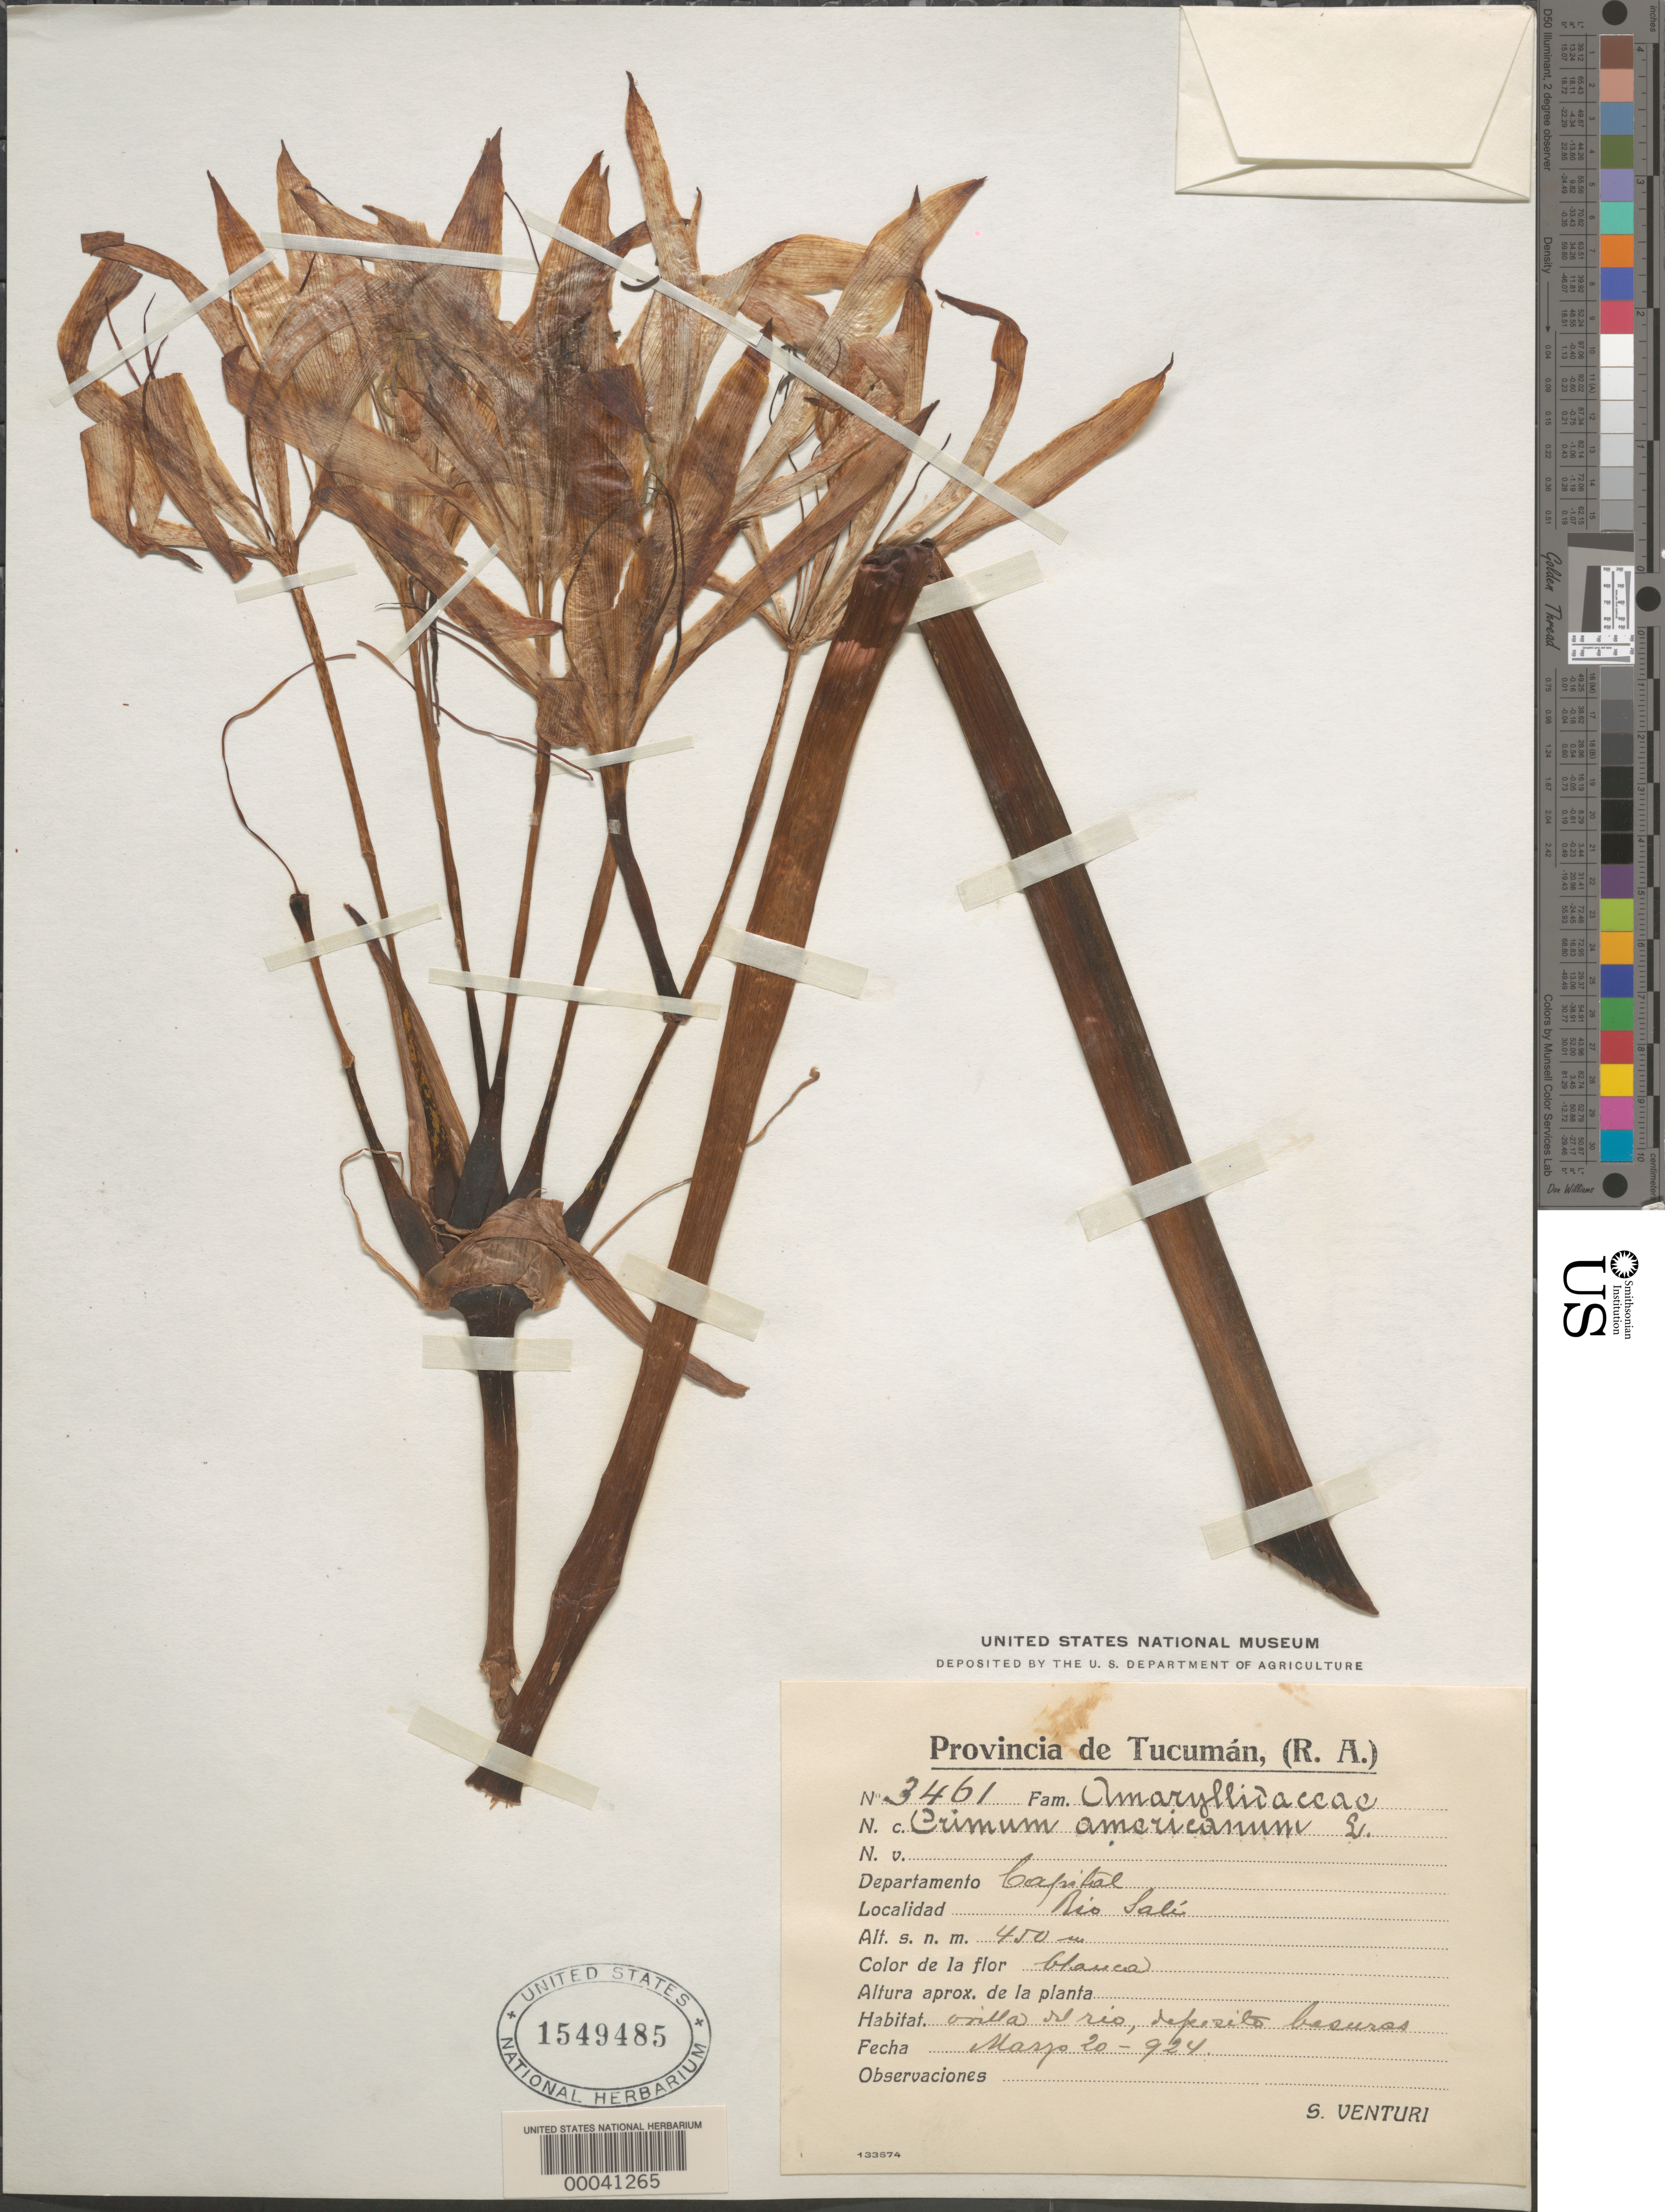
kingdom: Plantae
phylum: Tracheophyta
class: Liliopsida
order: Asparagales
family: Amaryllidaceae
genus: Crinum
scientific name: Crinum americanum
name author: L.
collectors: S. Venturi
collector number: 3461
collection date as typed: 20 Mar 1924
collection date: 1924-03-20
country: Argentina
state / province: Tucumán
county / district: Capital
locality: Rio Sali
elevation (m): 450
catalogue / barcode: US 1549485